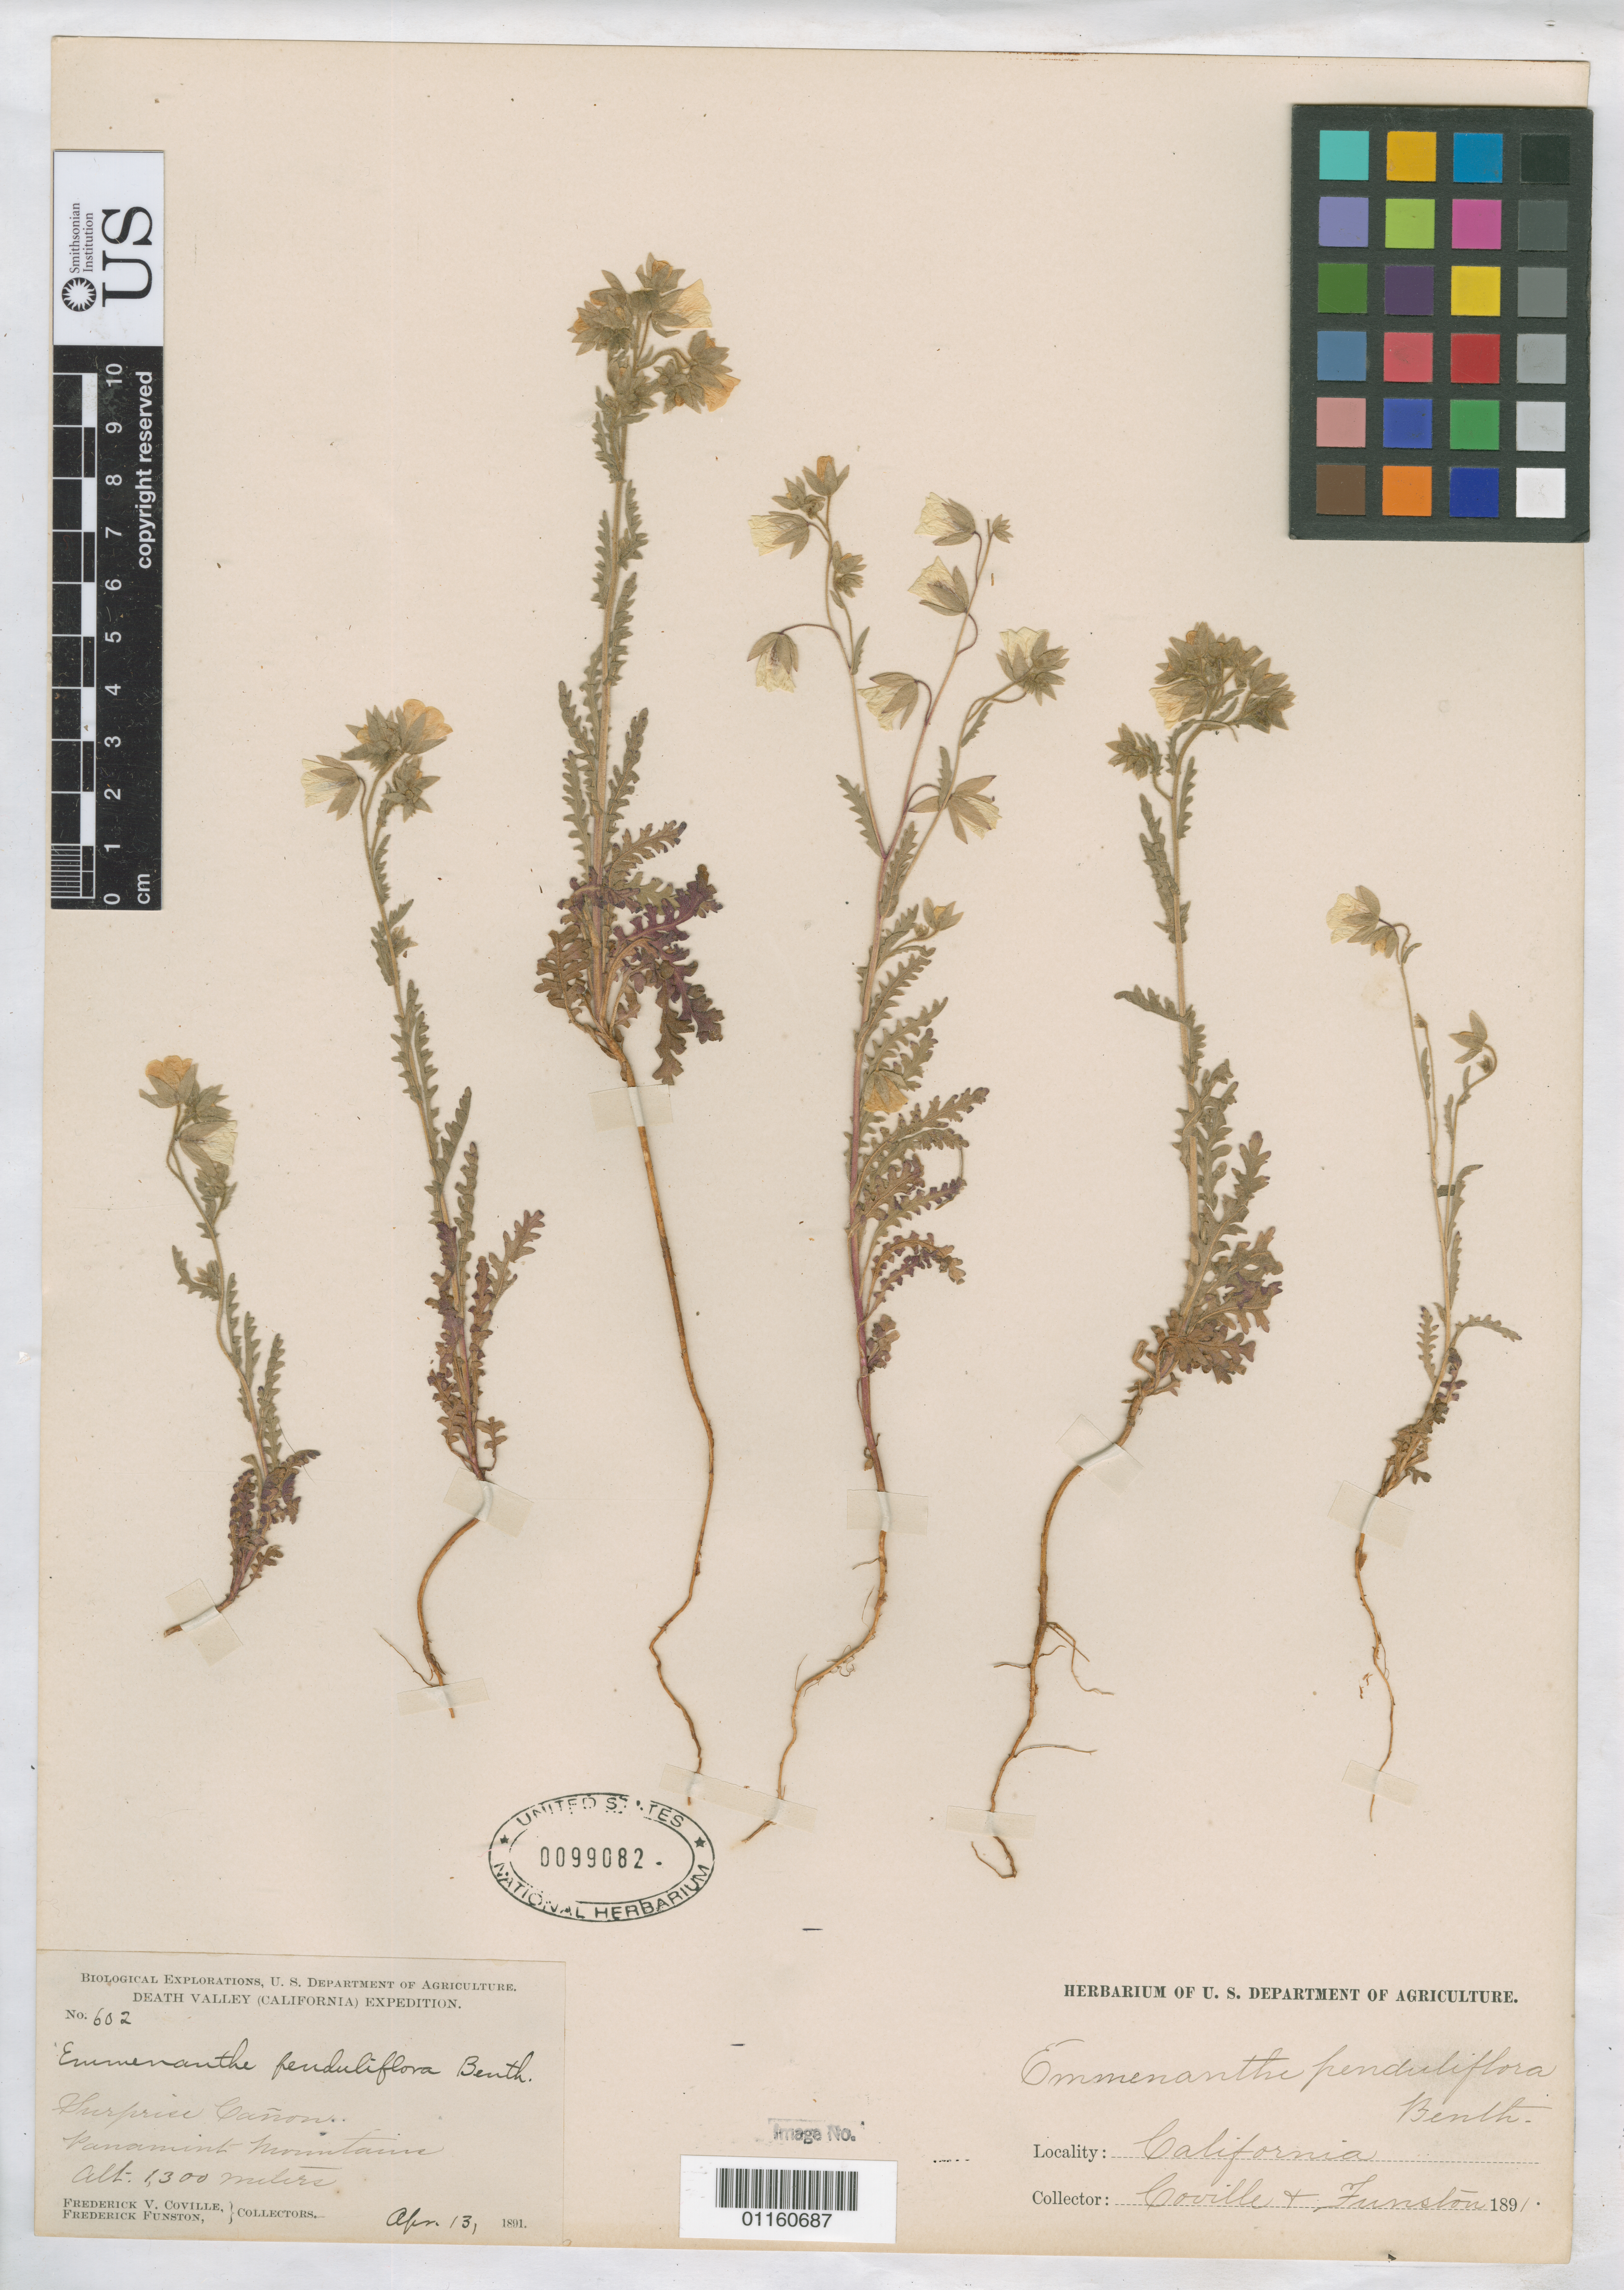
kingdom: Plantae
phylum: Tracheophyta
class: Magnoliopsida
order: Boraginales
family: Hydrophyllaceae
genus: Emmenanthe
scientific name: Emmenanthe penduliflora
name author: Benth.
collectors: F. V. Coville & F. Funston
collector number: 602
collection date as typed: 13 Apr 1891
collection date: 1891-04-13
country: United States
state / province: California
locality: Surprise Canyon, Panamint Mts.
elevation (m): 1300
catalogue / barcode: US 99082